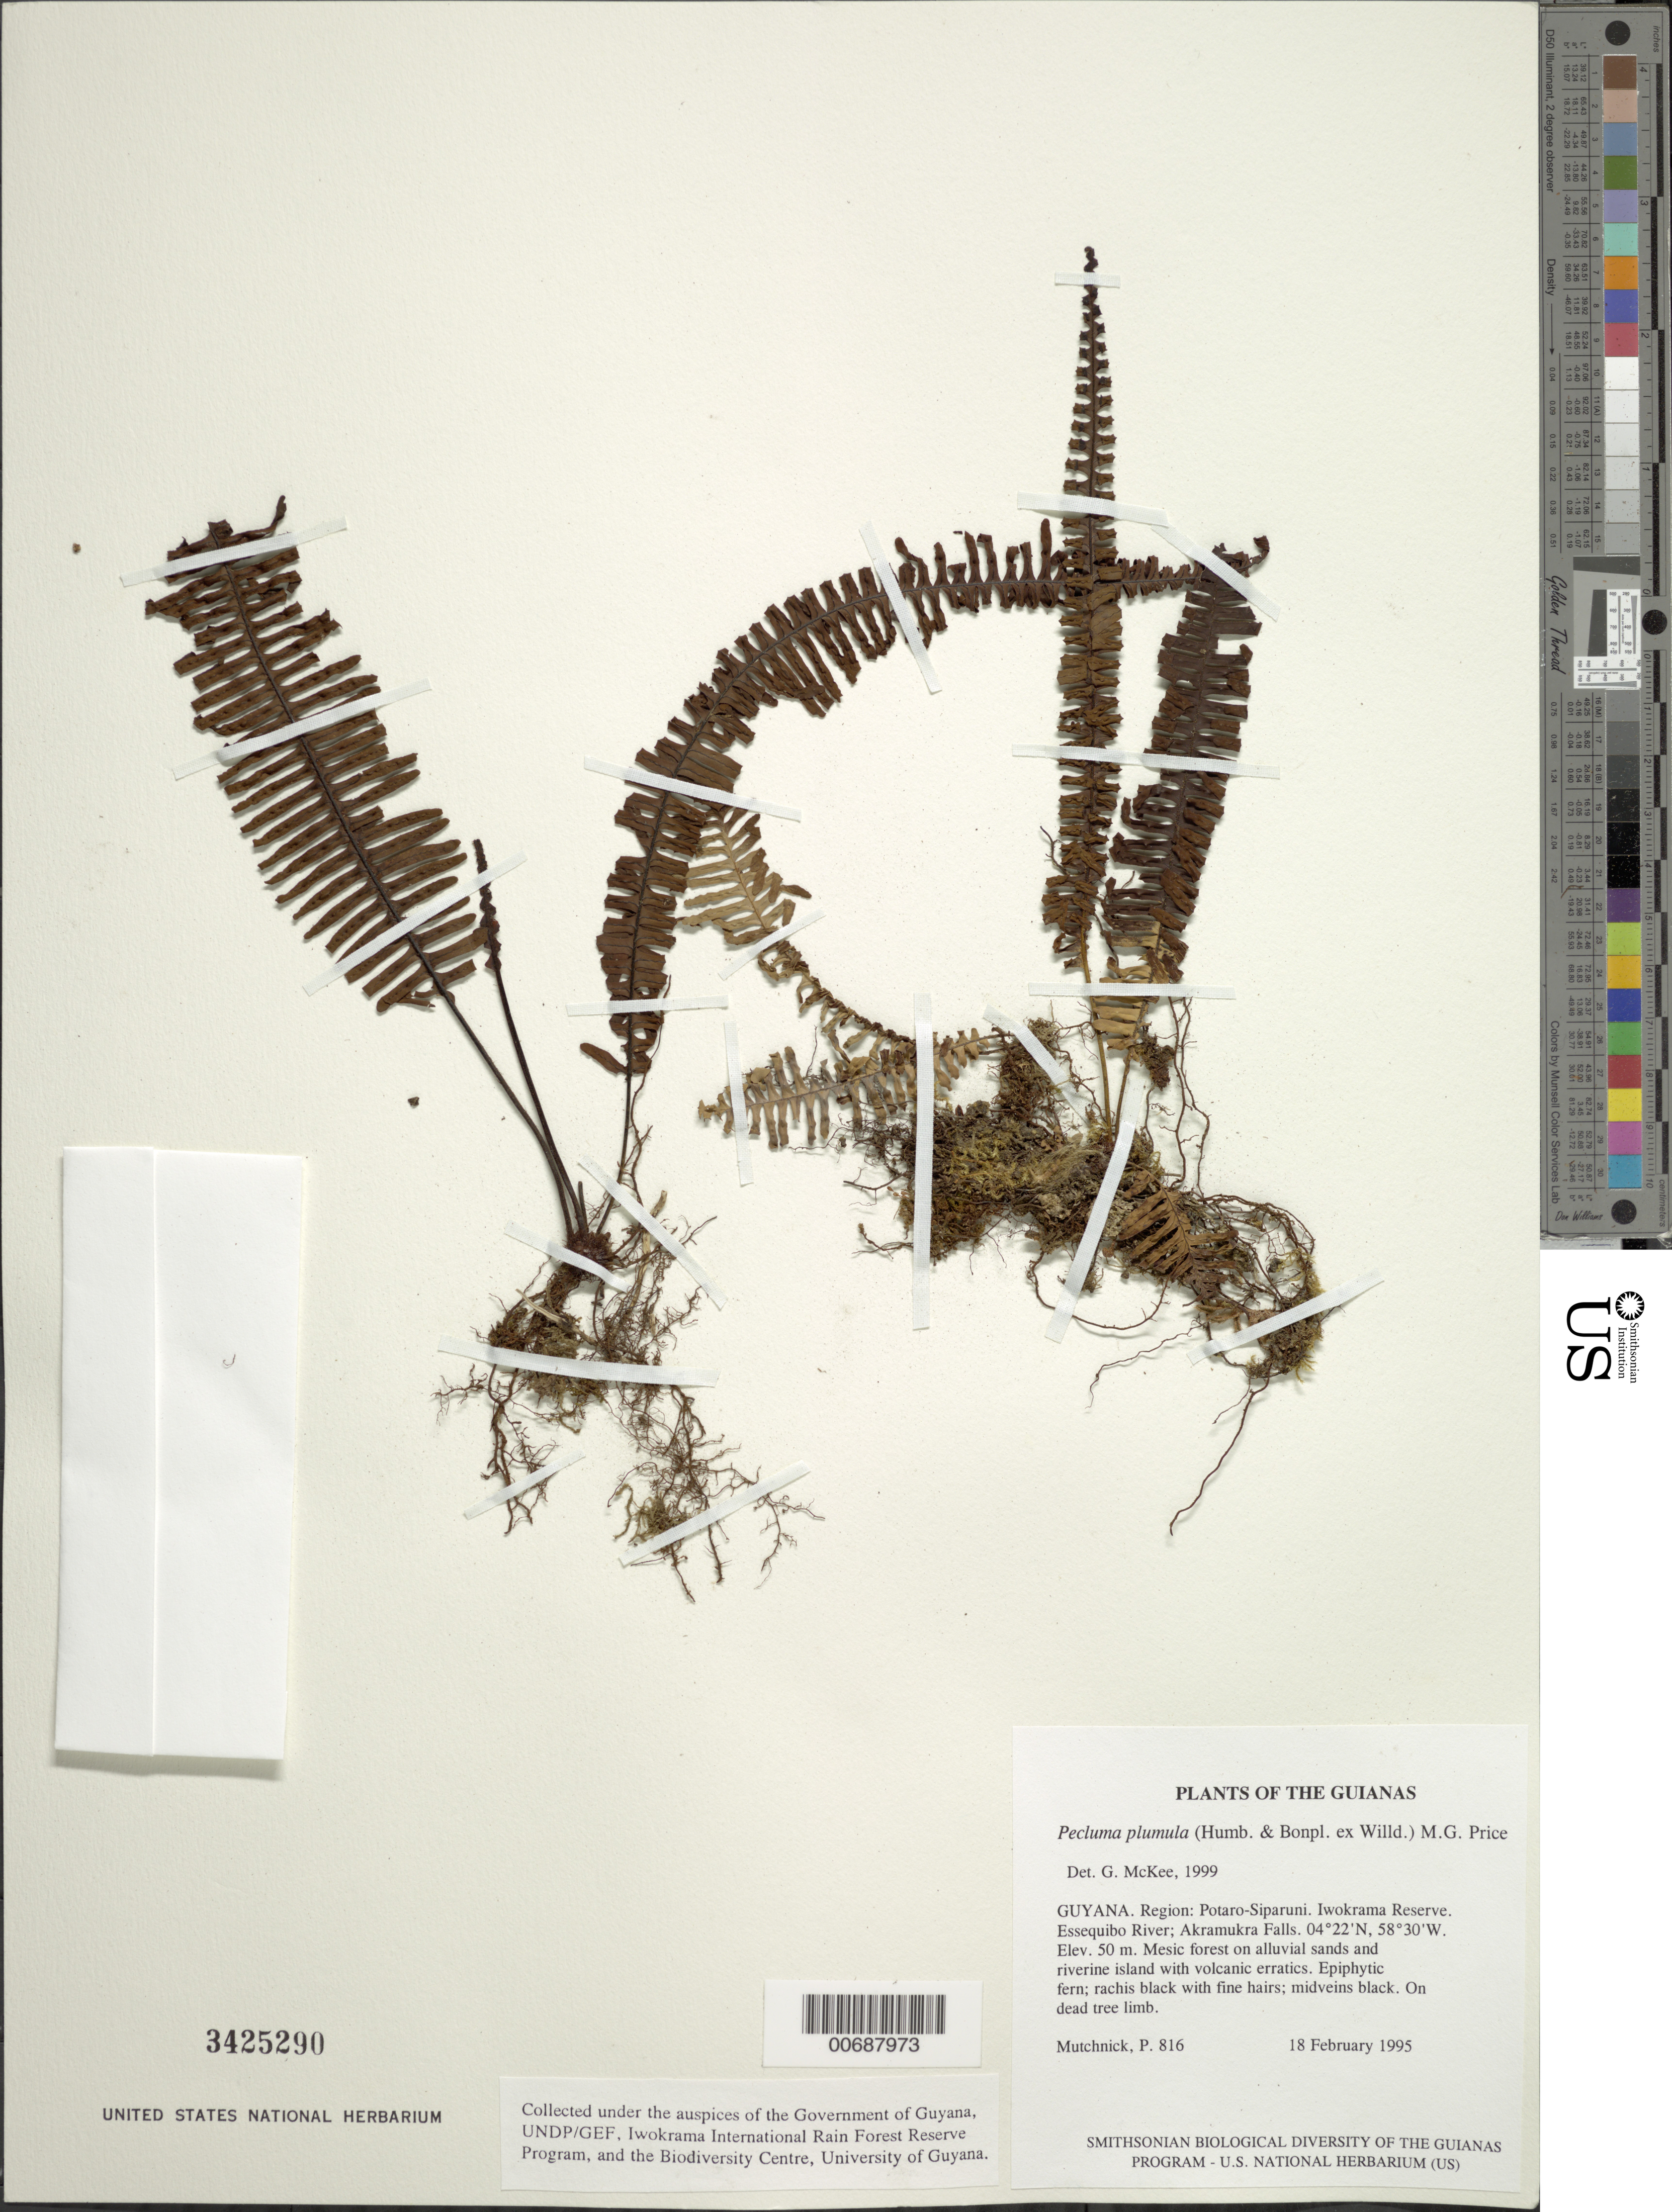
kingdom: Plantae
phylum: Tracheophyta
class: Polypodiopsida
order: Polypodiales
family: Polypodiaceae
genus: Pecluma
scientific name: Pecluma plumula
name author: (Humb. & Bonpl. ex Willd.) M.G. Price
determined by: McKee, G. S., (US), NMNH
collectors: P. Mutchnick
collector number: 816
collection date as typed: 18 February 1995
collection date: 1995-02-18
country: Guyana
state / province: Potaro-Siparuni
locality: Iwokrama Reserve. Essequibo River; Akramukra Falls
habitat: Mesic forest on alluvial sands and riverine island with volcanic erratics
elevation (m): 50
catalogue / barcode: US 3425290